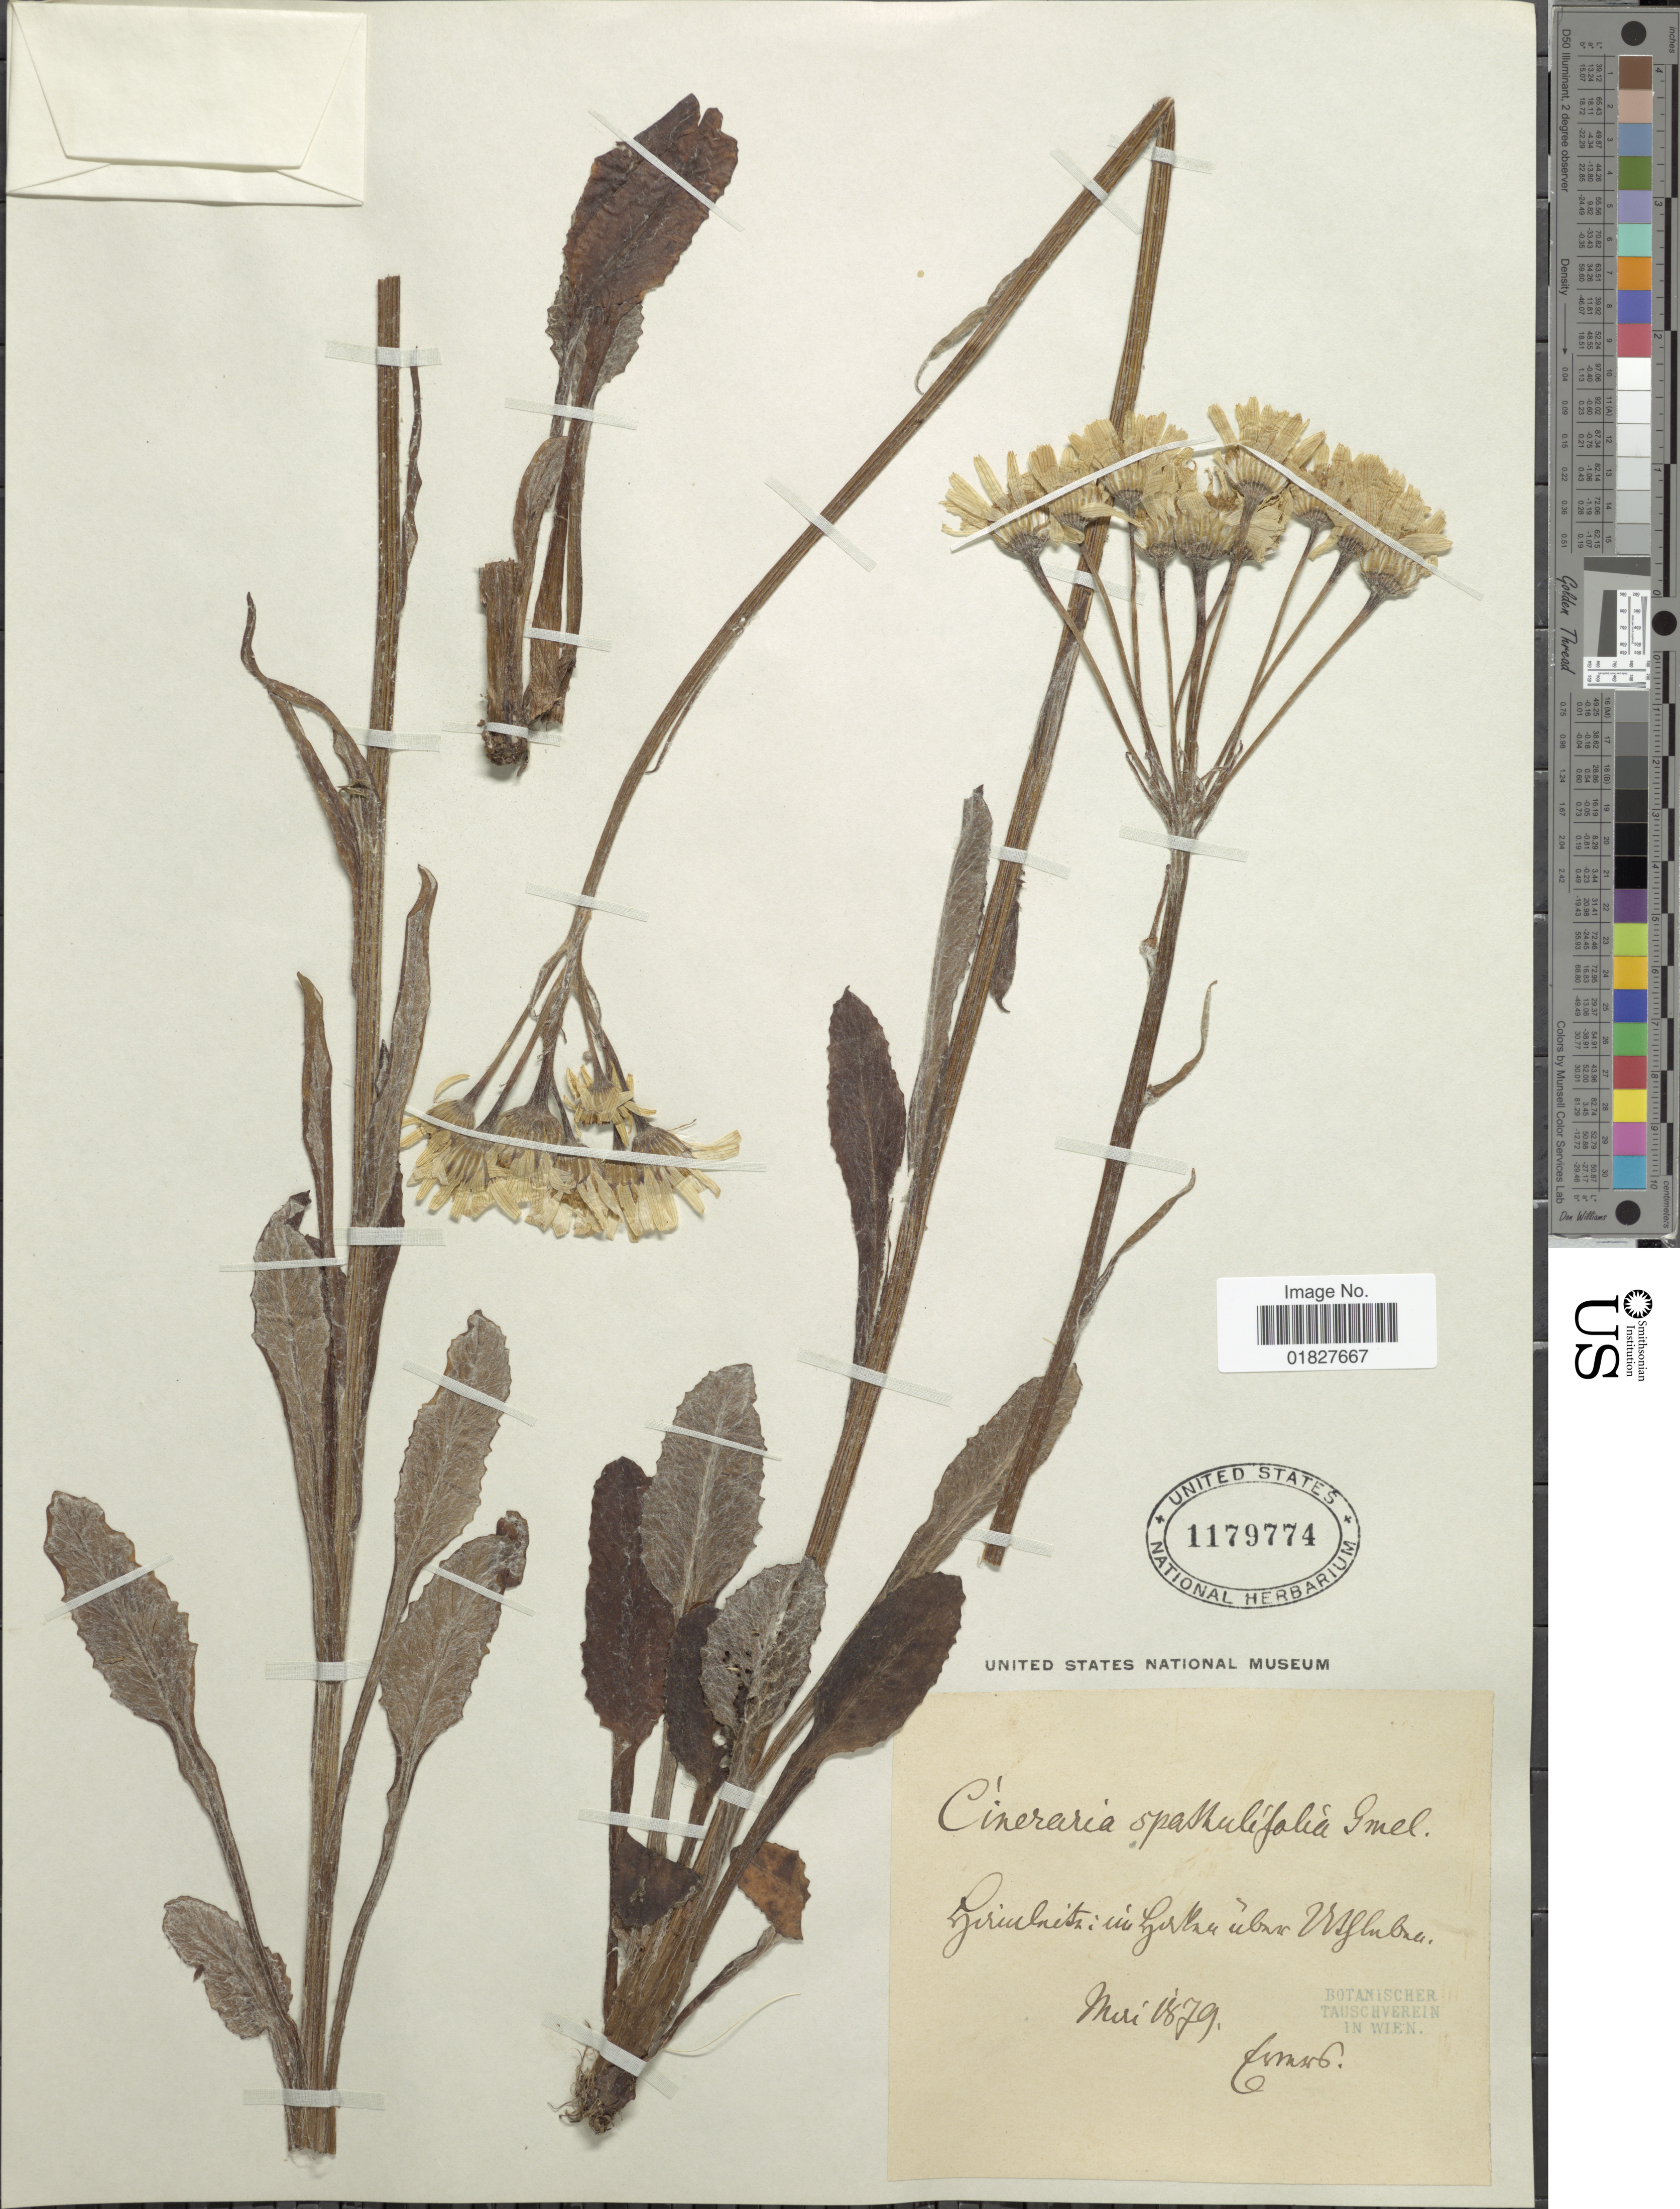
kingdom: Plantae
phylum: Tracheophyta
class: Magnoliopsida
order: Asterales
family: Asteraceae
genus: Cineraria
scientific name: Cineraria spathulifolia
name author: C.C. Gmel.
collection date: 1879-05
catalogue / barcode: US 1179774